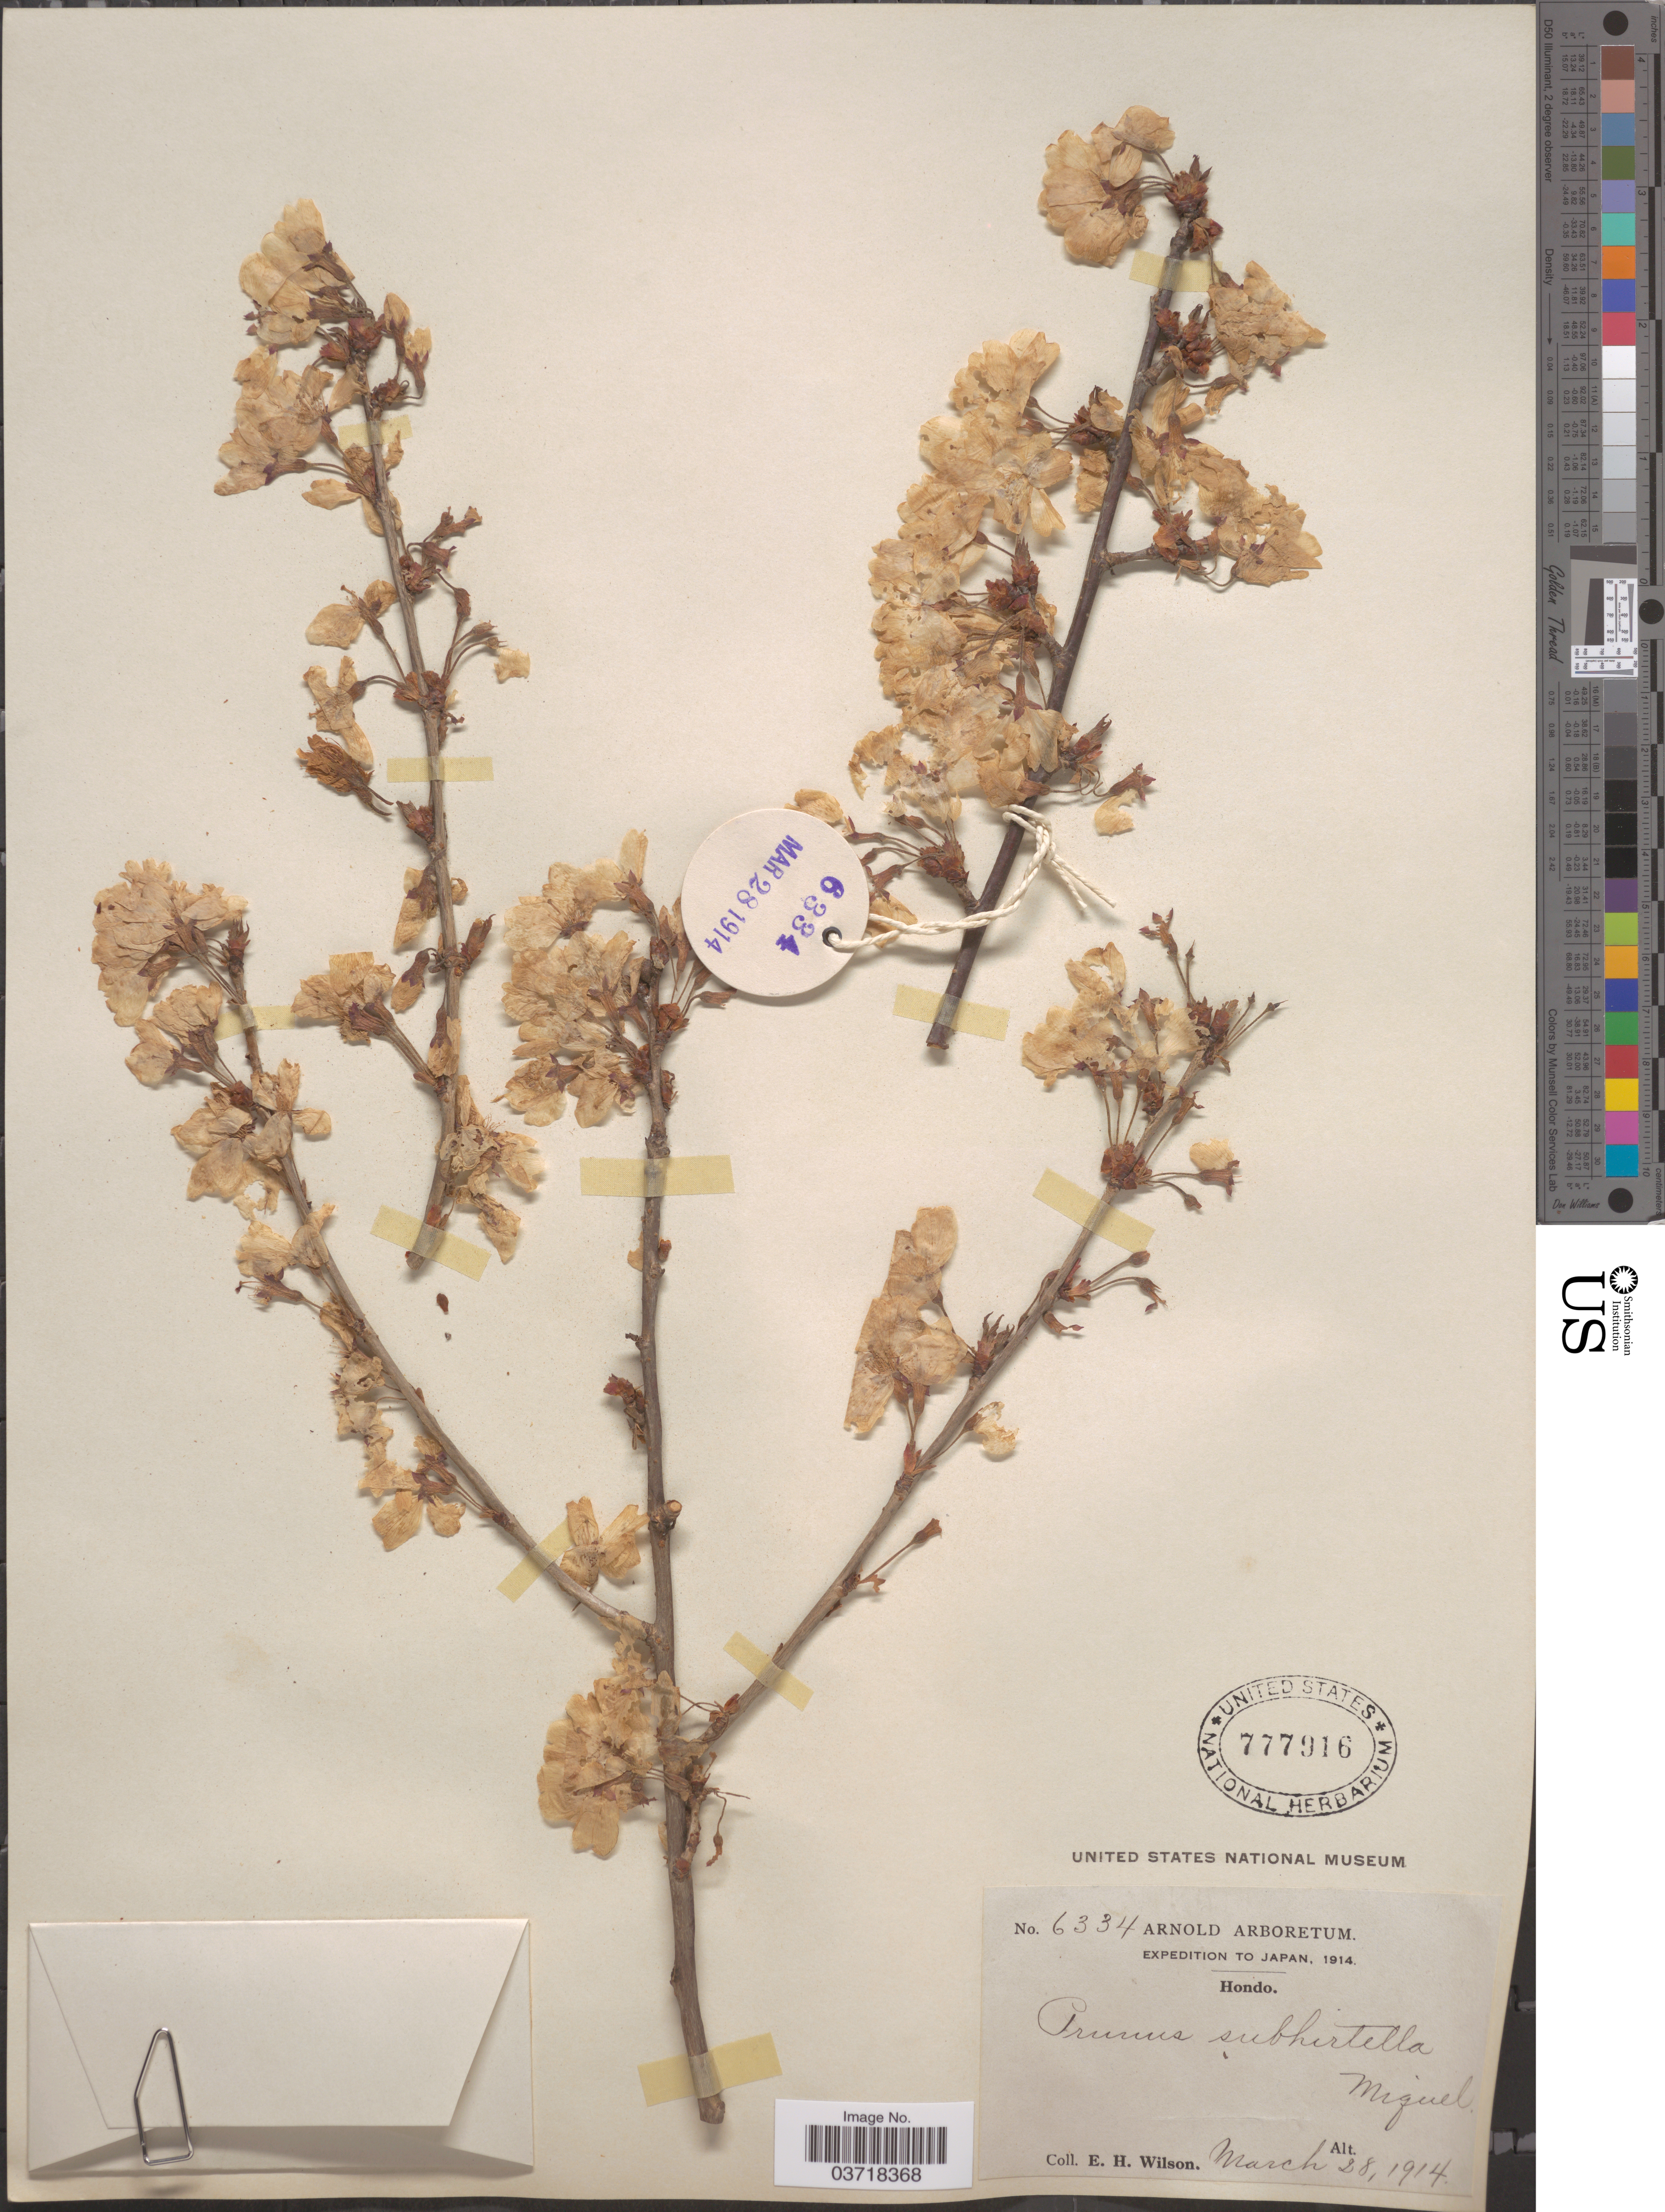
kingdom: Plantae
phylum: Tracheophyta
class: Magnoliopsida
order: Rosales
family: Rosaceae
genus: Prunus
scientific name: Prunus subhirtella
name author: Miq.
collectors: E. Wilson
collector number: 6334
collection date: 1914-03-28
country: Japan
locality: Hondo.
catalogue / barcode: US 777916